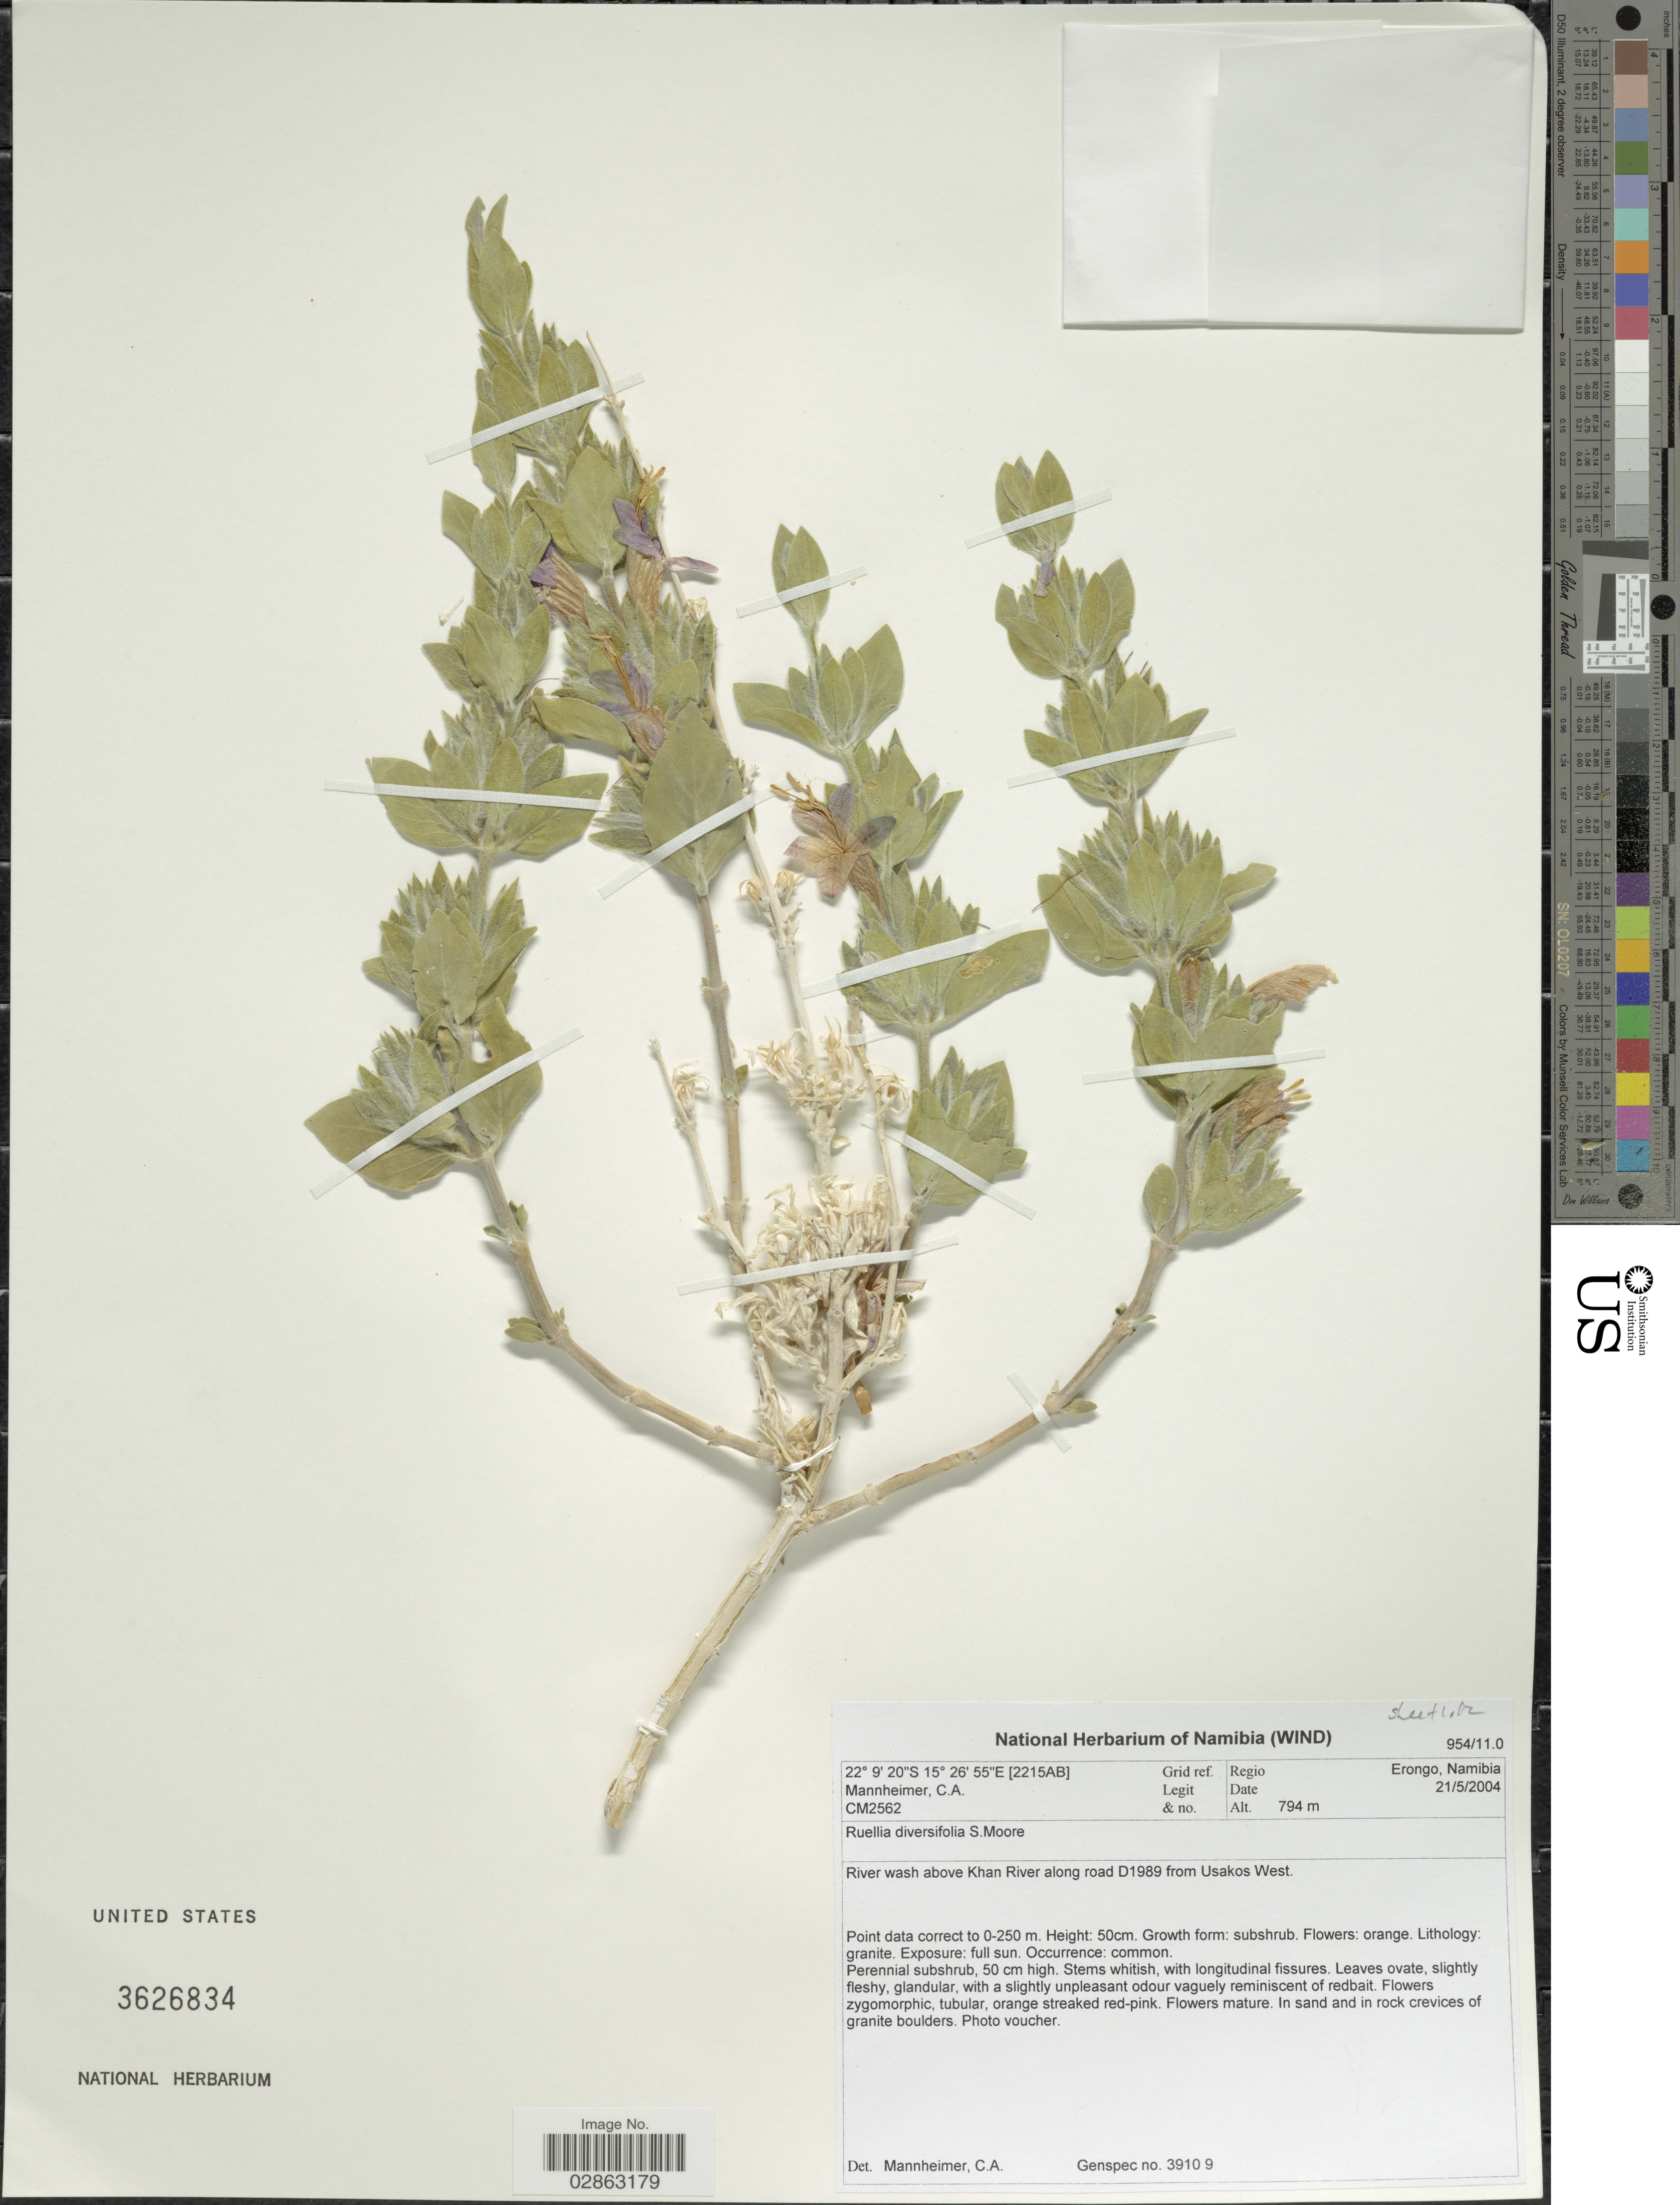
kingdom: Plantae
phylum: Tracheophyta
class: Magnoliopsida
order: Lamiales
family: Acanthaceae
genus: Ruellia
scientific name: Ruellia diversifolia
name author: S. Moore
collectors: C. A. Mannheimer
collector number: CM2562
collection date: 2004-05-21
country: Namibia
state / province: Erongo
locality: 2215AB Grid ref. River wash above Khan River along road D1989 from Usakos West.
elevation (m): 794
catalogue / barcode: US 3626834